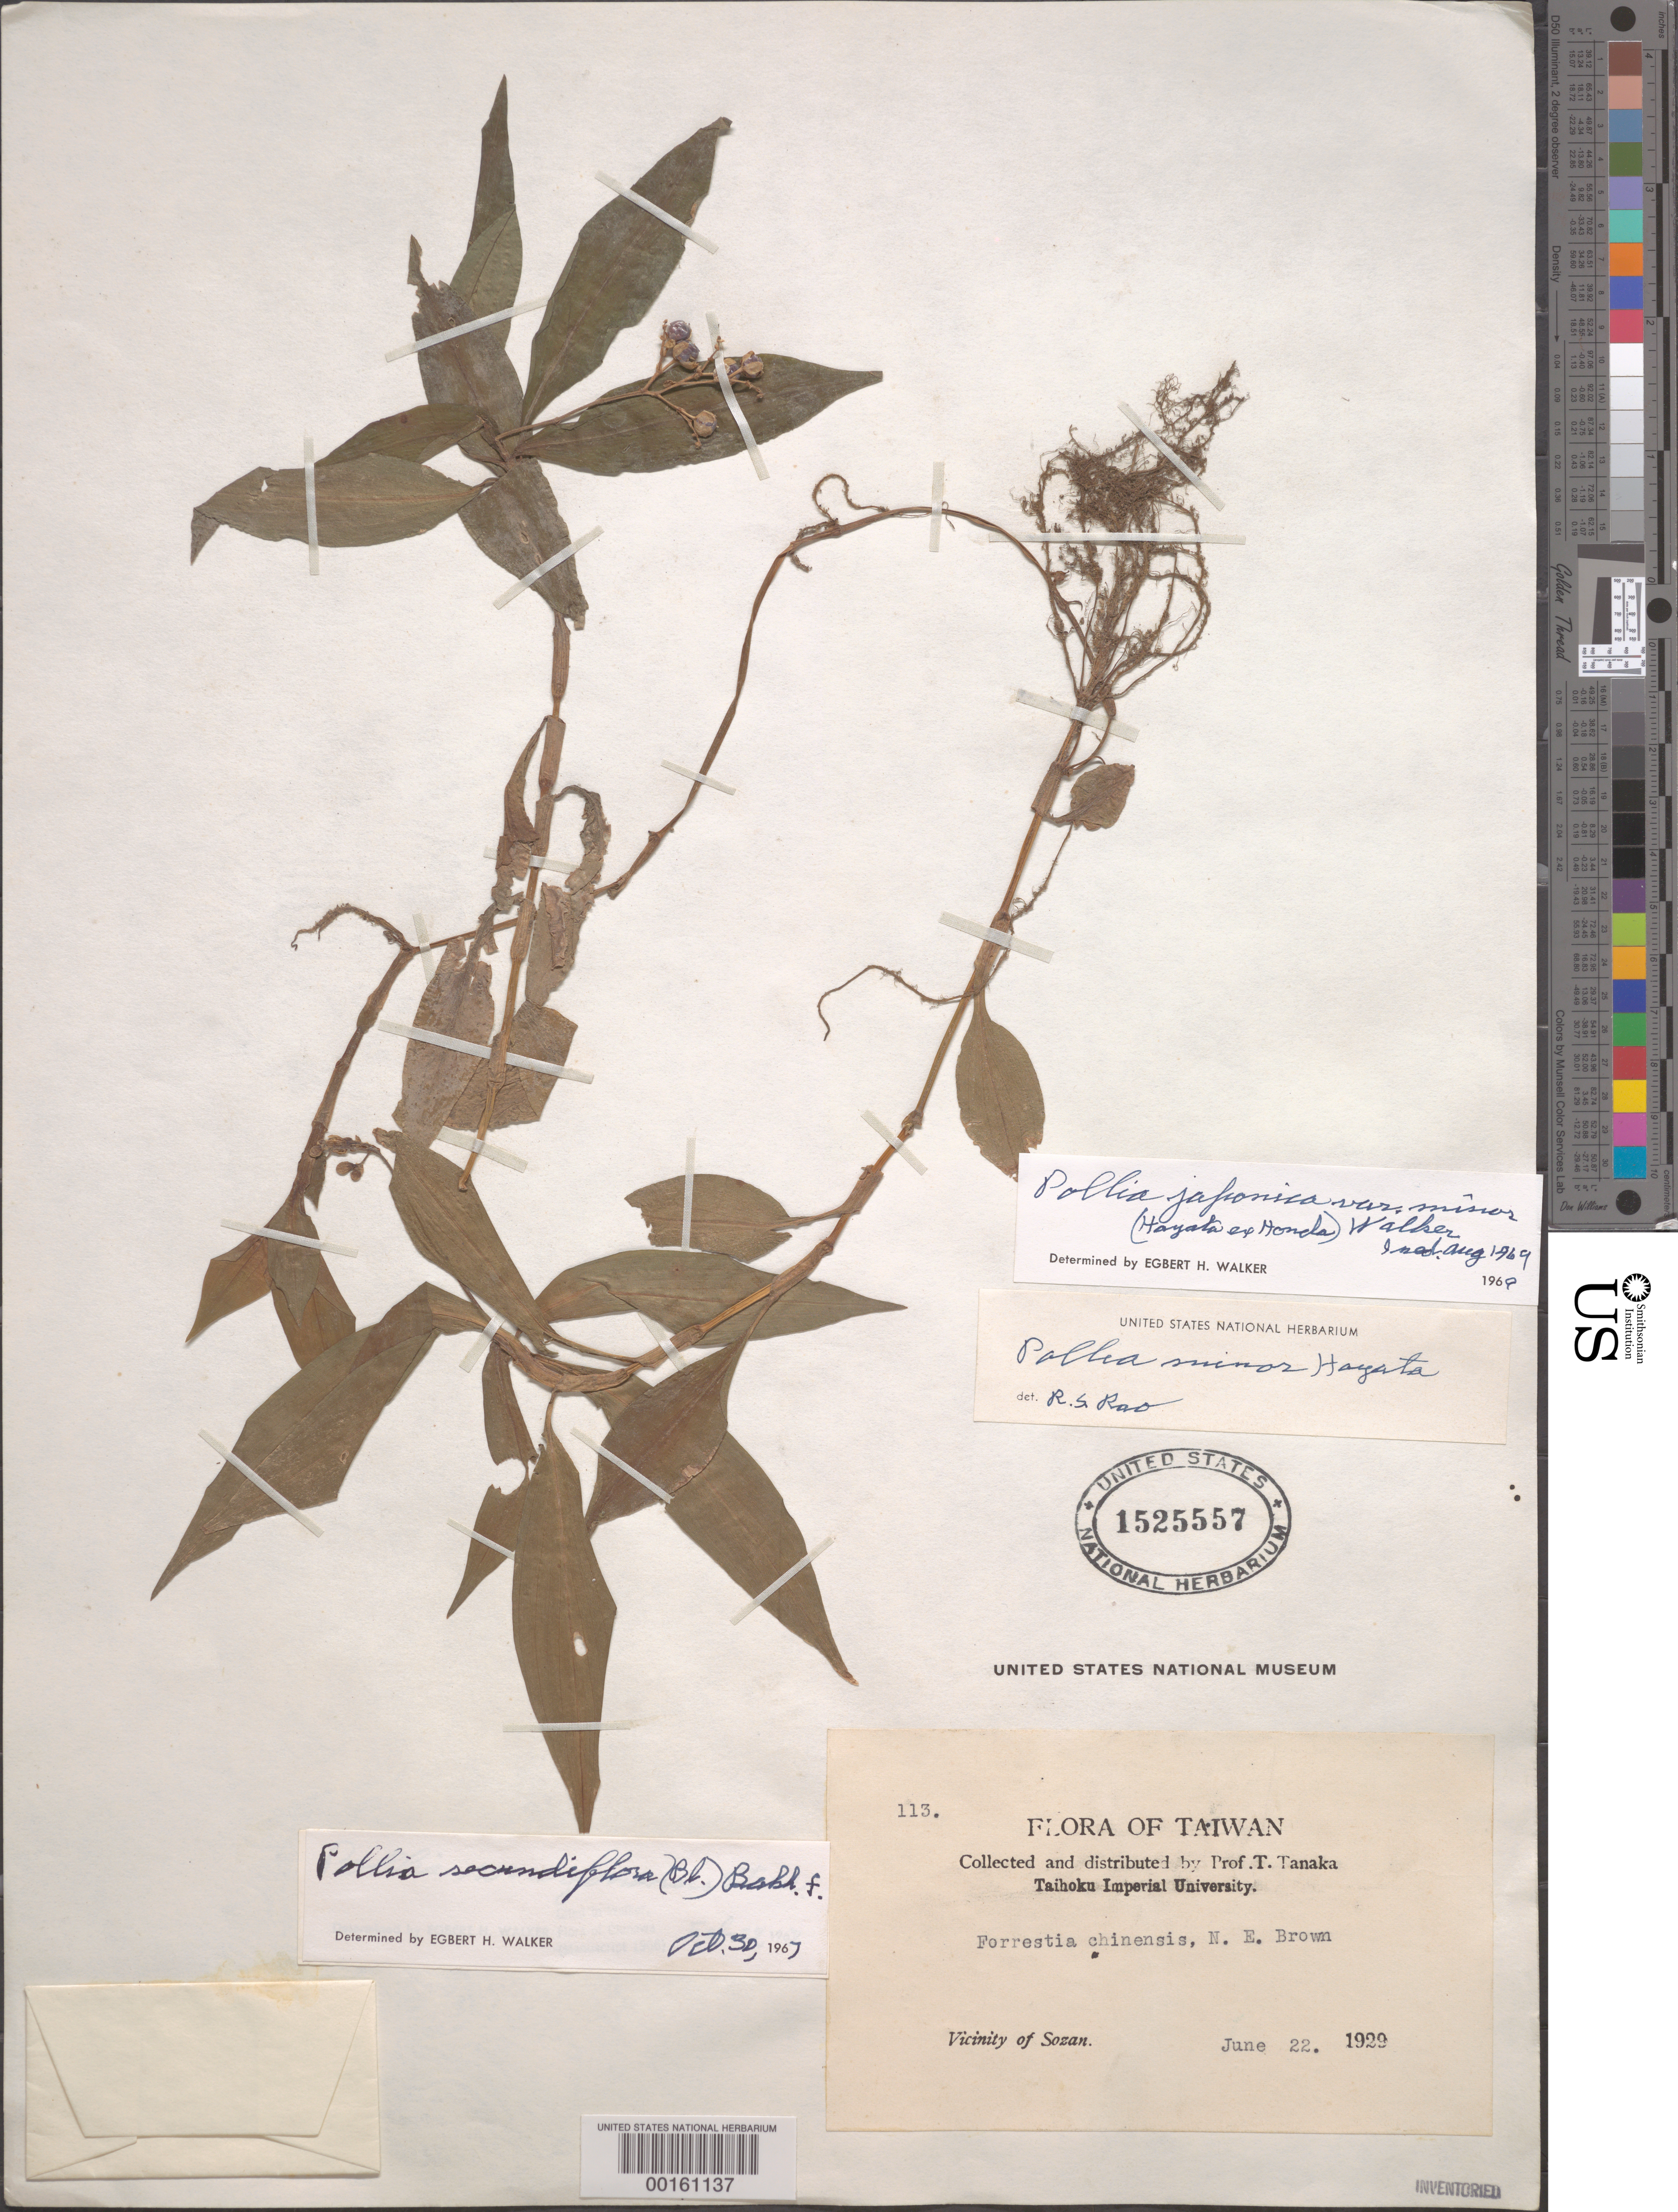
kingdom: Plantae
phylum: Tracheophyta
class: Liliopsida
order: Commelinales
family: Commelinaceae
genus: Pollia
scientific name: Pollia minor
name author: Honda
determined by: Rao, R. S.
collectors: T. Tanaka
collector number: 113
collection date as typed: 22 Jun 1929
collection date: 1929-06-22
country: Taiwan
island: Taiwan [Formosa]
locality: Vicinity of sozan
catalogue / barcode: US 1525557